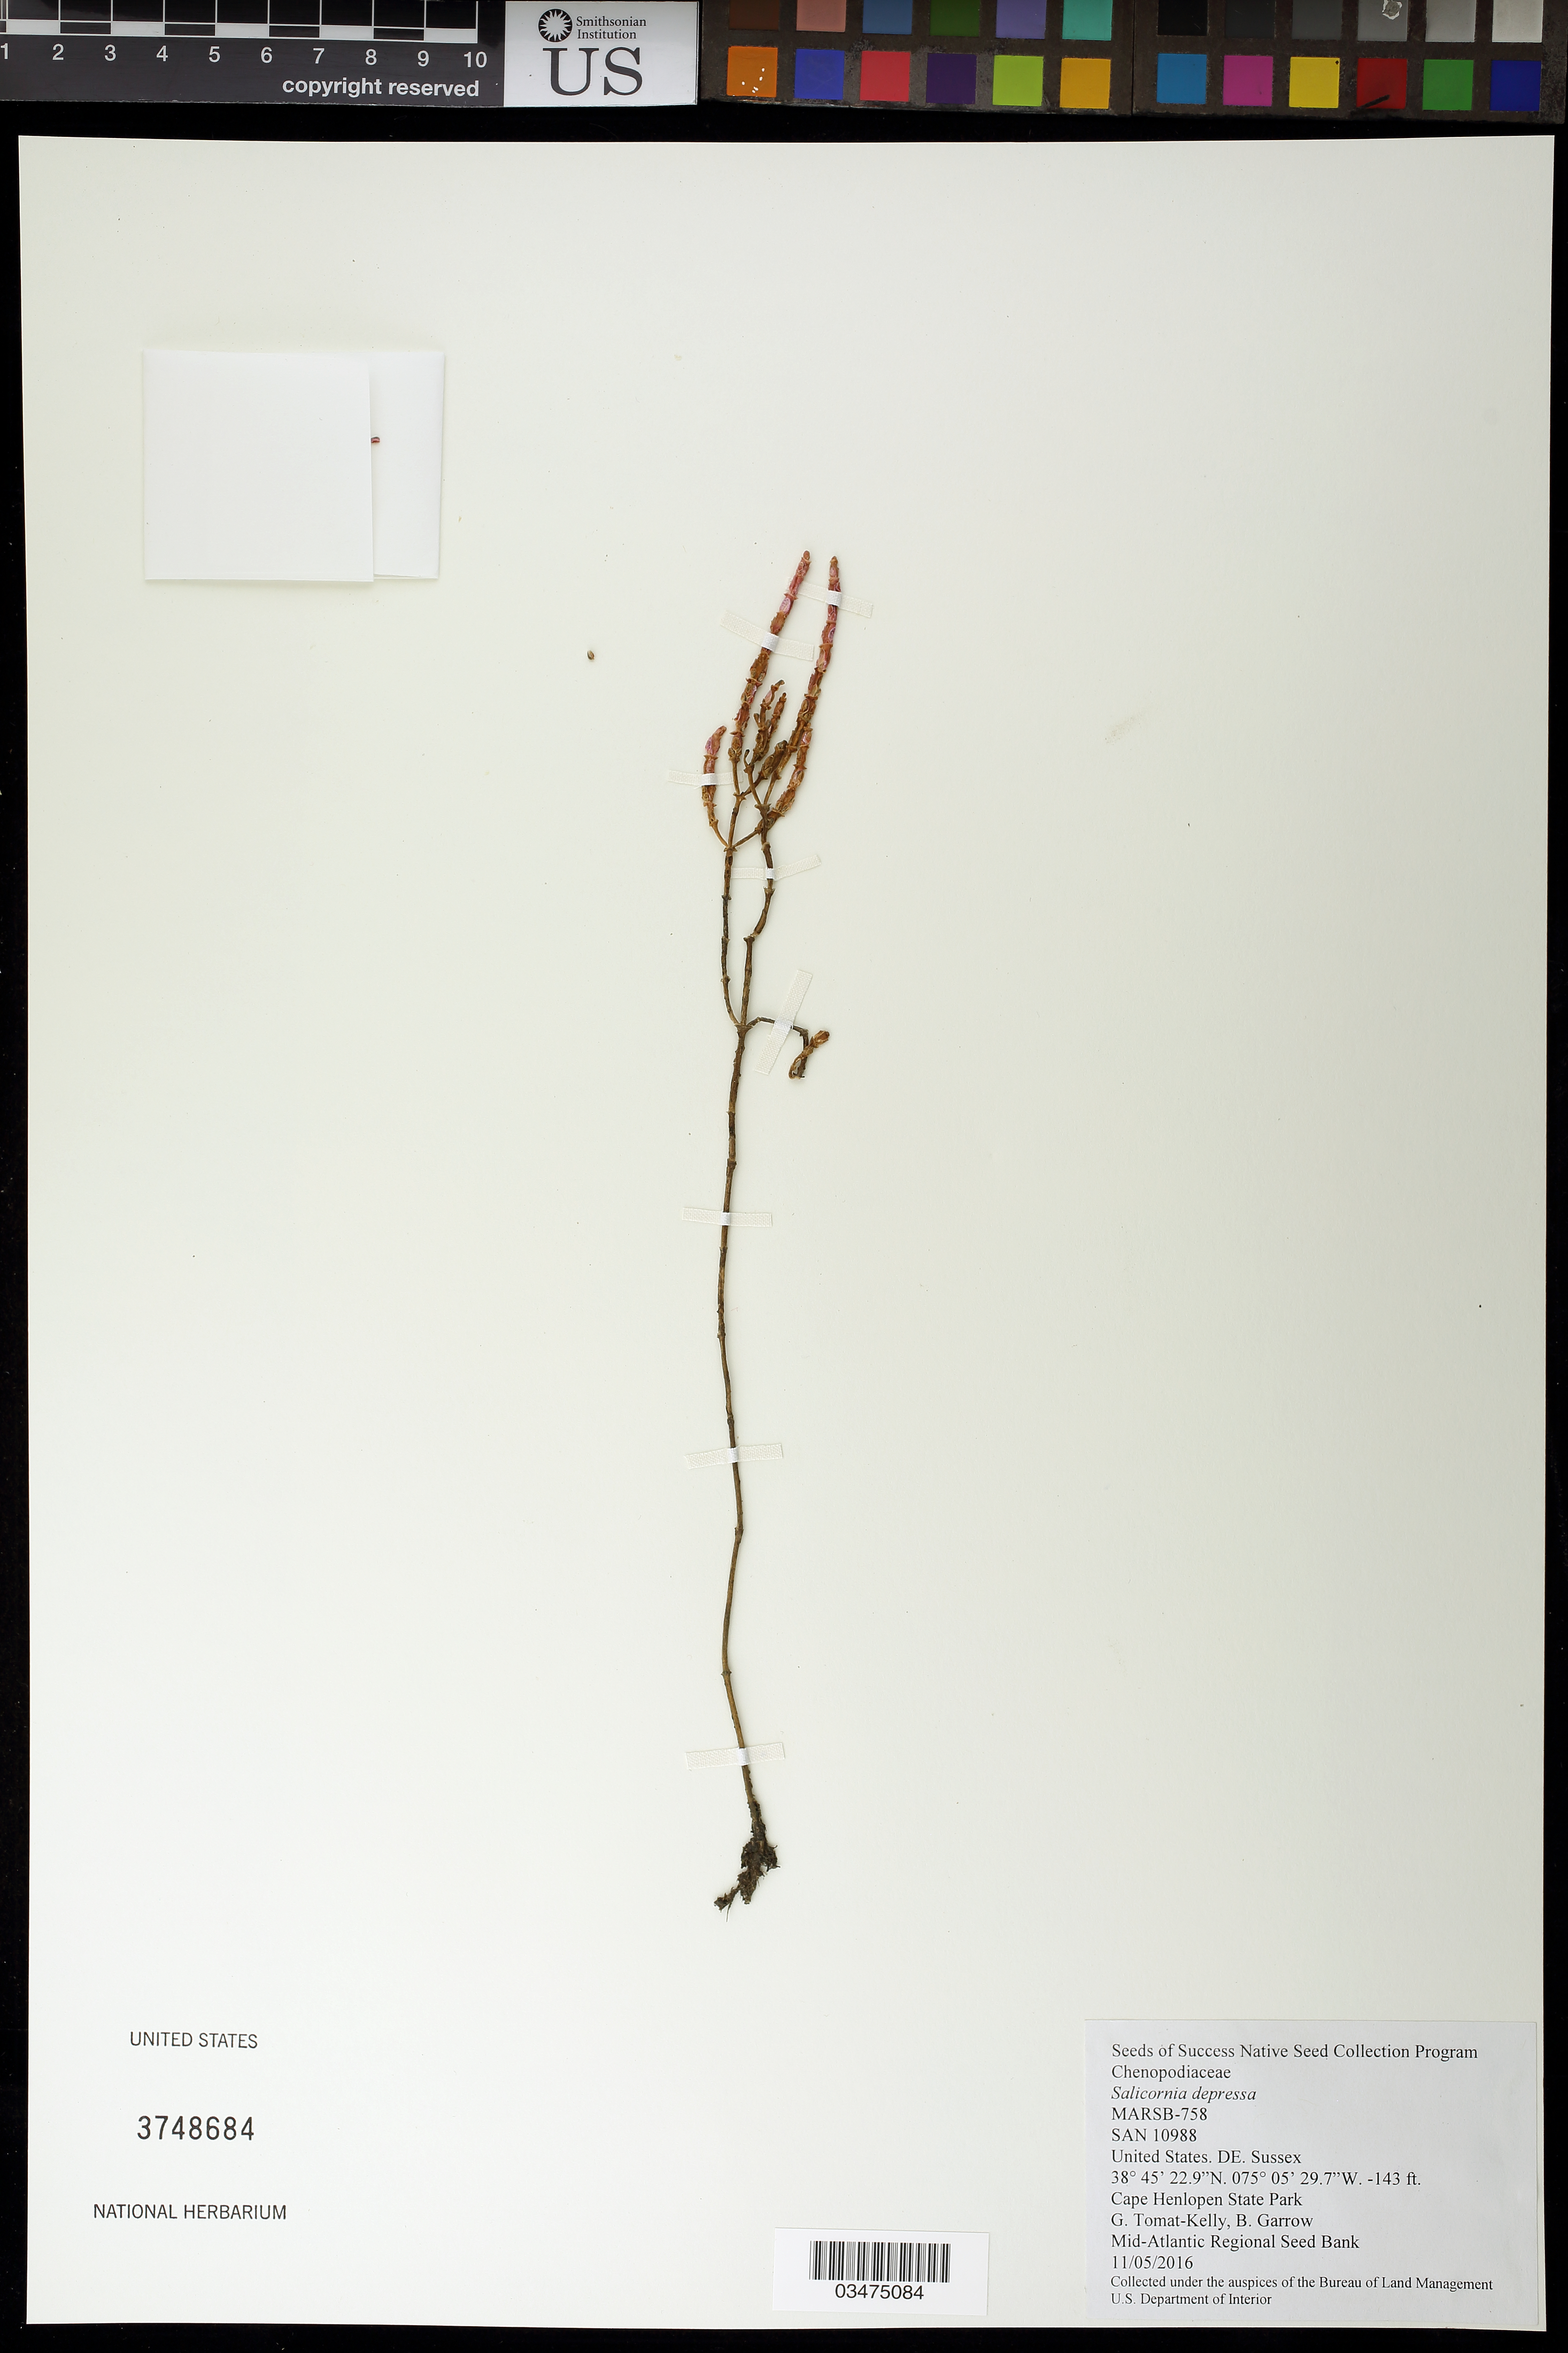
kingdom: Plantae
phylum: Tracheophyta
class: Magnoliopsida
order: Caryophyllales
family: Amaranthaceae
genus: Salicornia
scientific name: Salicornia depressa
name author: Standl.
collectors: G. Tomat-Kelly & B. Garrow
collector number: MARSB-758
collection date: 2016-11-05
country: United States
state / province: Delaware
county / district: Sussex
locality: Cape Henlopen State Park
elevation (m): -44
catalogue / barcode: US 3748684